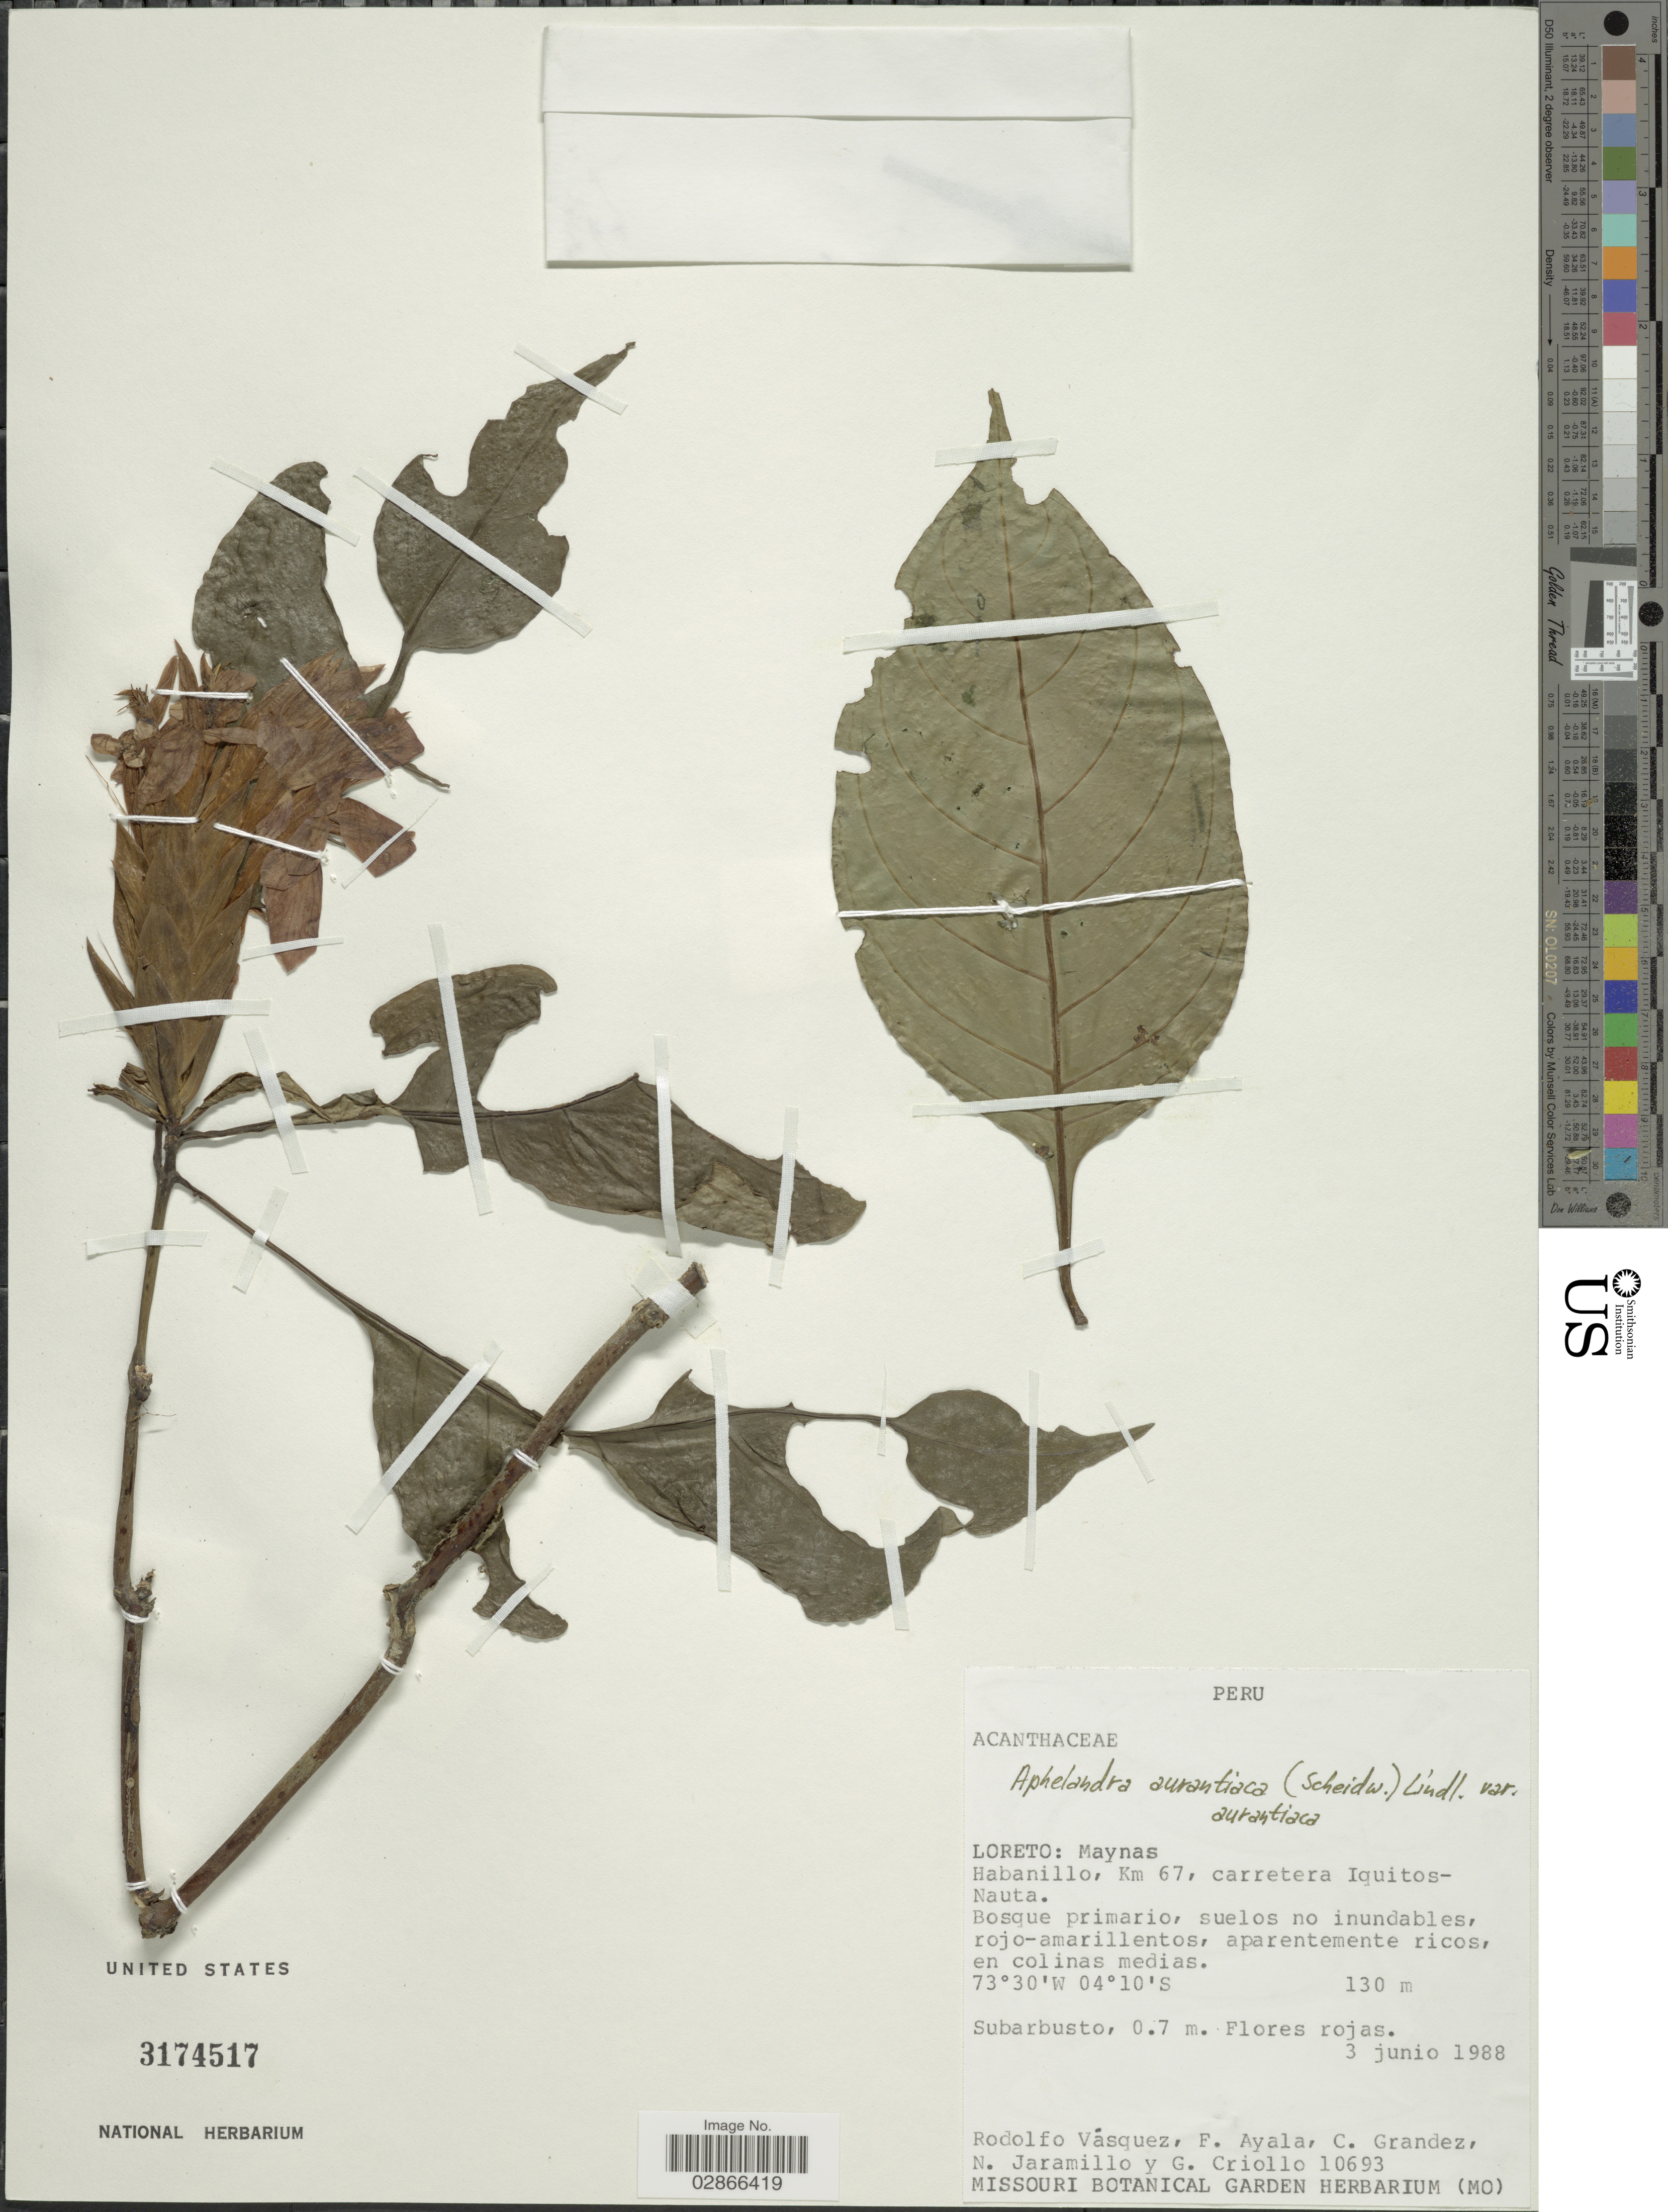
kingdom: Plantae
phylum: Tracheophyta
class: Magnoliopsida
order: Lamiales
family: Acanthaceae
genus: Aphelandra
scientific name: Aphelandra aurantiaca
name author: (Scheidw.) Lindl.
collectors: R. Vásquez, F. Ayala, C. Grández, N. Jaramillo & G. Criollo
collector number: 10693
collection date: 1988-06-03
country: Peru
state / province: Loreto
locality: Maynas. Habanillo, Km 67, carretera Iquitos-Nauta.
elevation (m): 130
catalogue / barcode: US 3174517